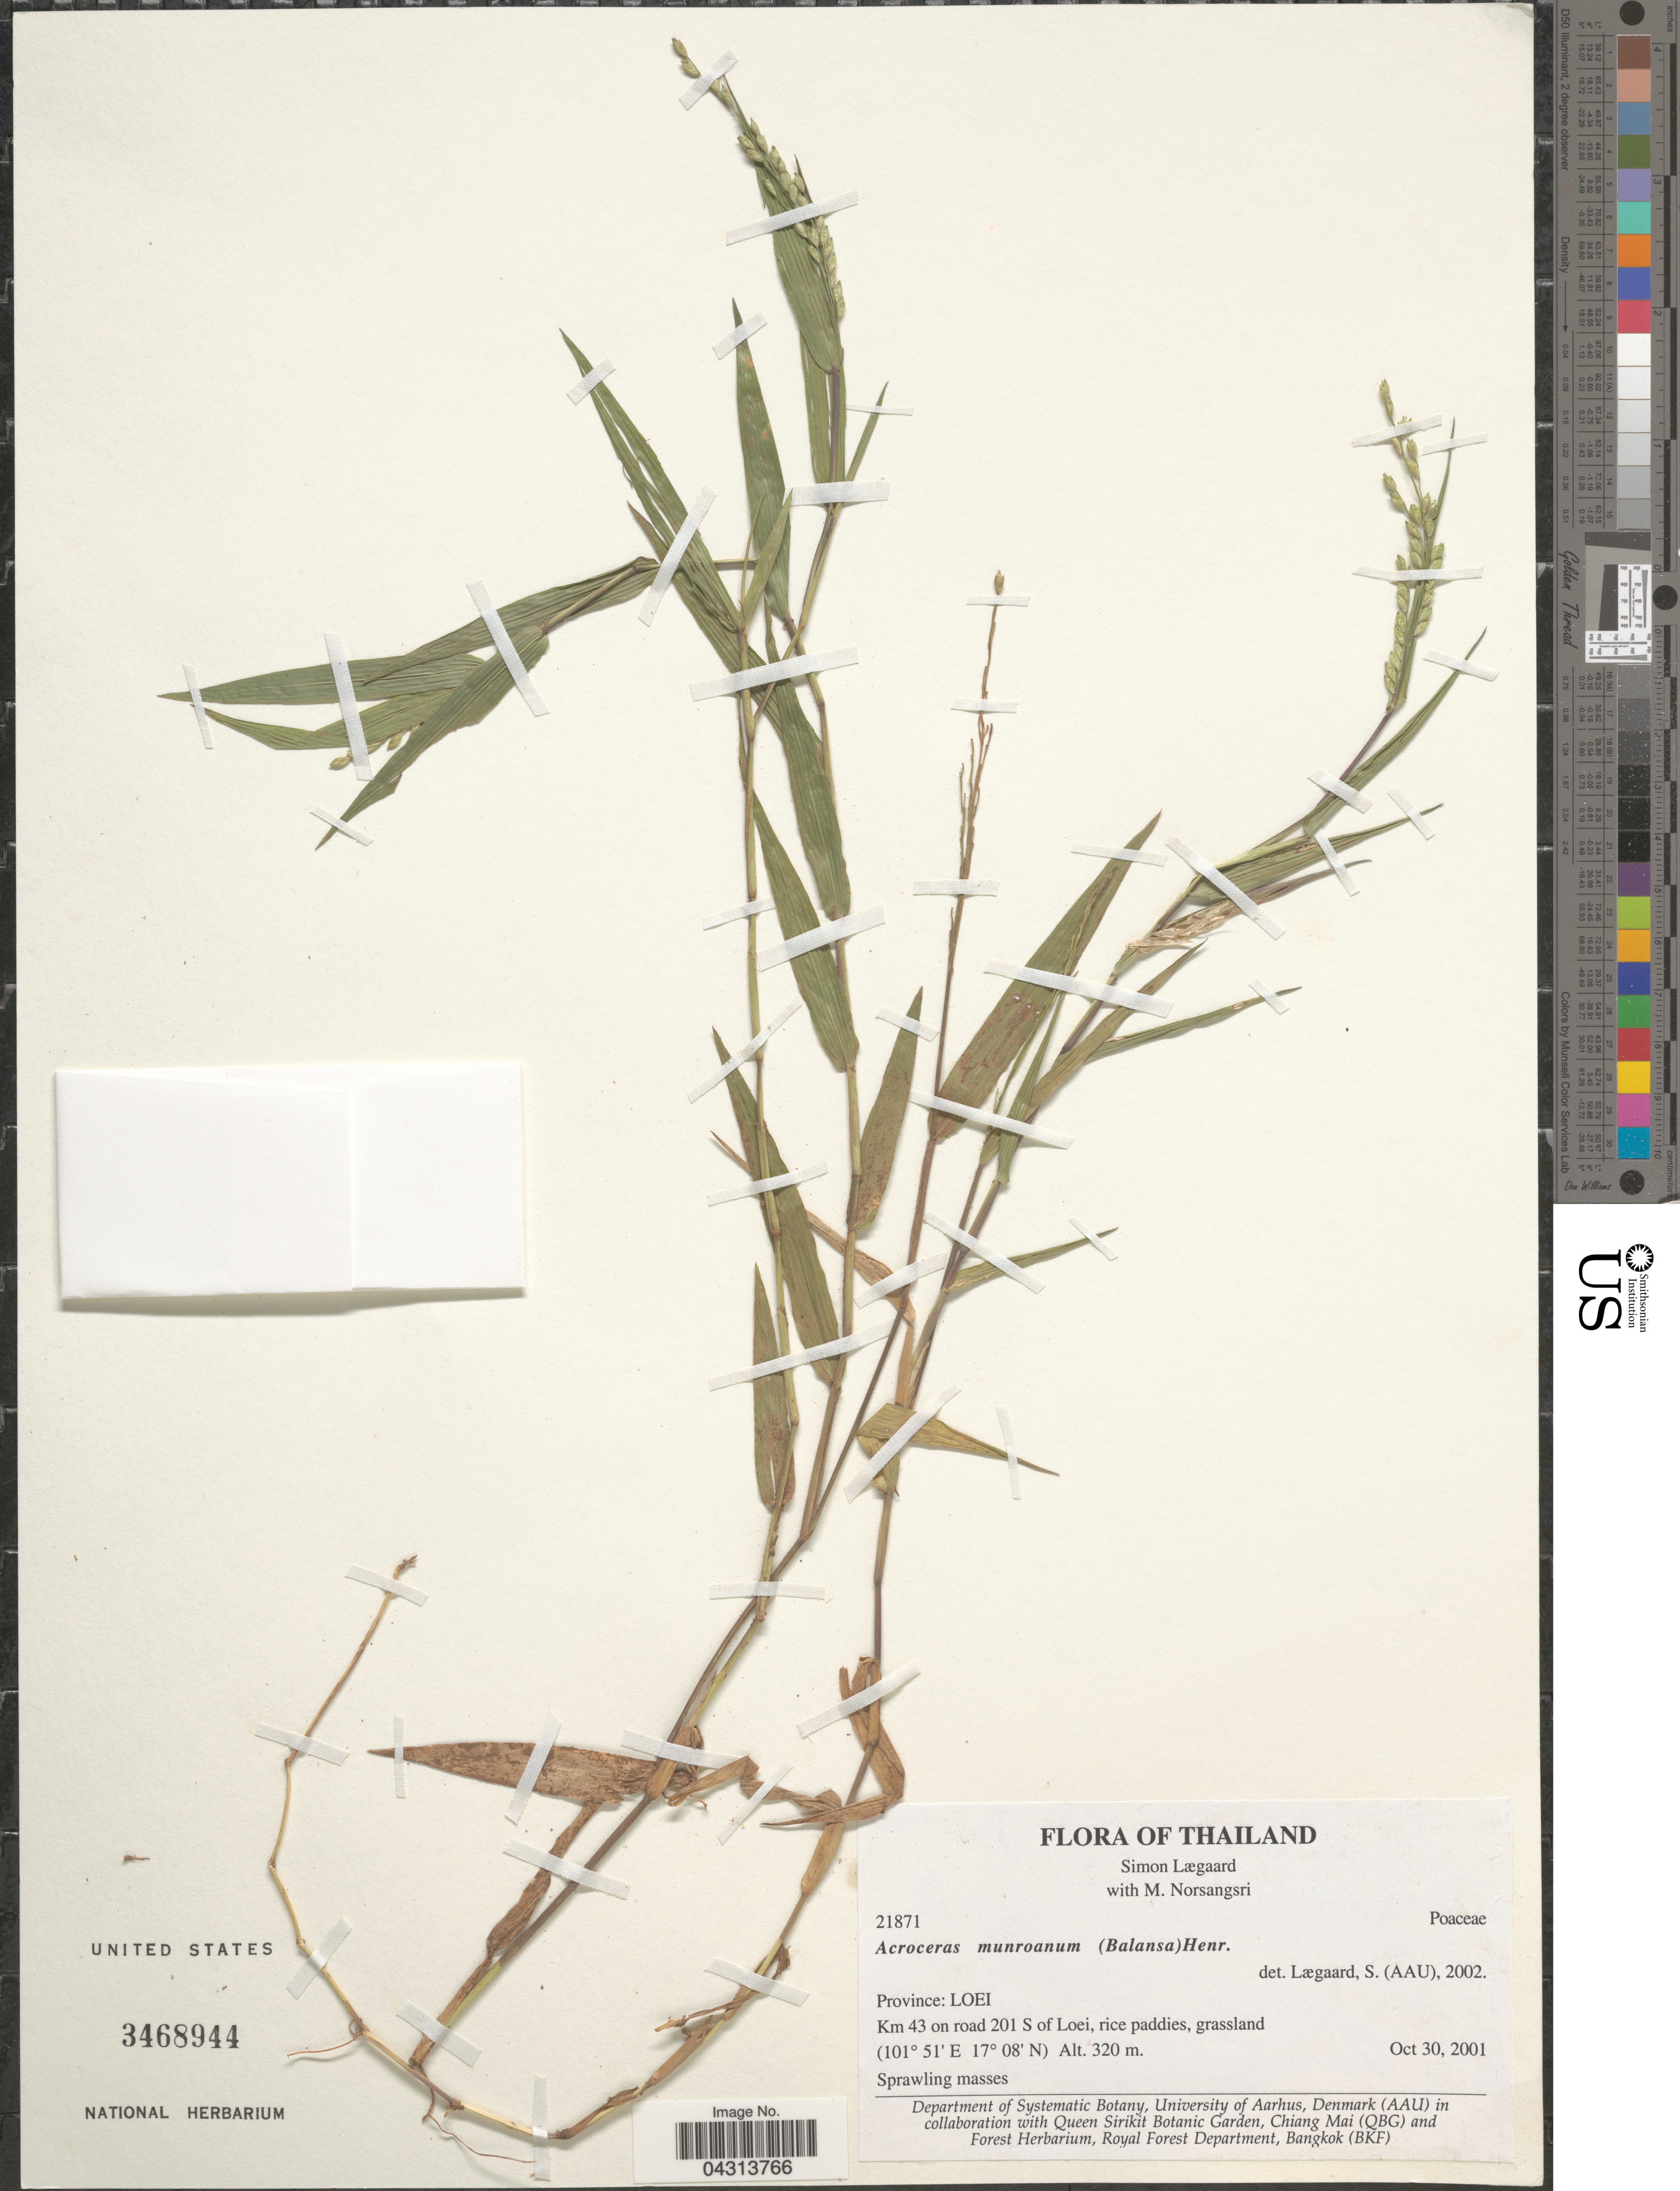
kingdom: Plantae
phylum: Tracheophyta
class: Liliopsida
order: Poales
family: Poaceae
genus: Acroceras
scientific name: Acroceras munroanum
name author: (Steud.) Henr.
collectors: S. Lægaard & M. Norsangsri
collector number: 21871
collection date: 2001-10-30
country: Thailand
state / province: Loei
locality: Km 43 on road 201 S of Loei, rice paddies, grassland.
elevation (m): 320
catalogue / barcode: US 3468944